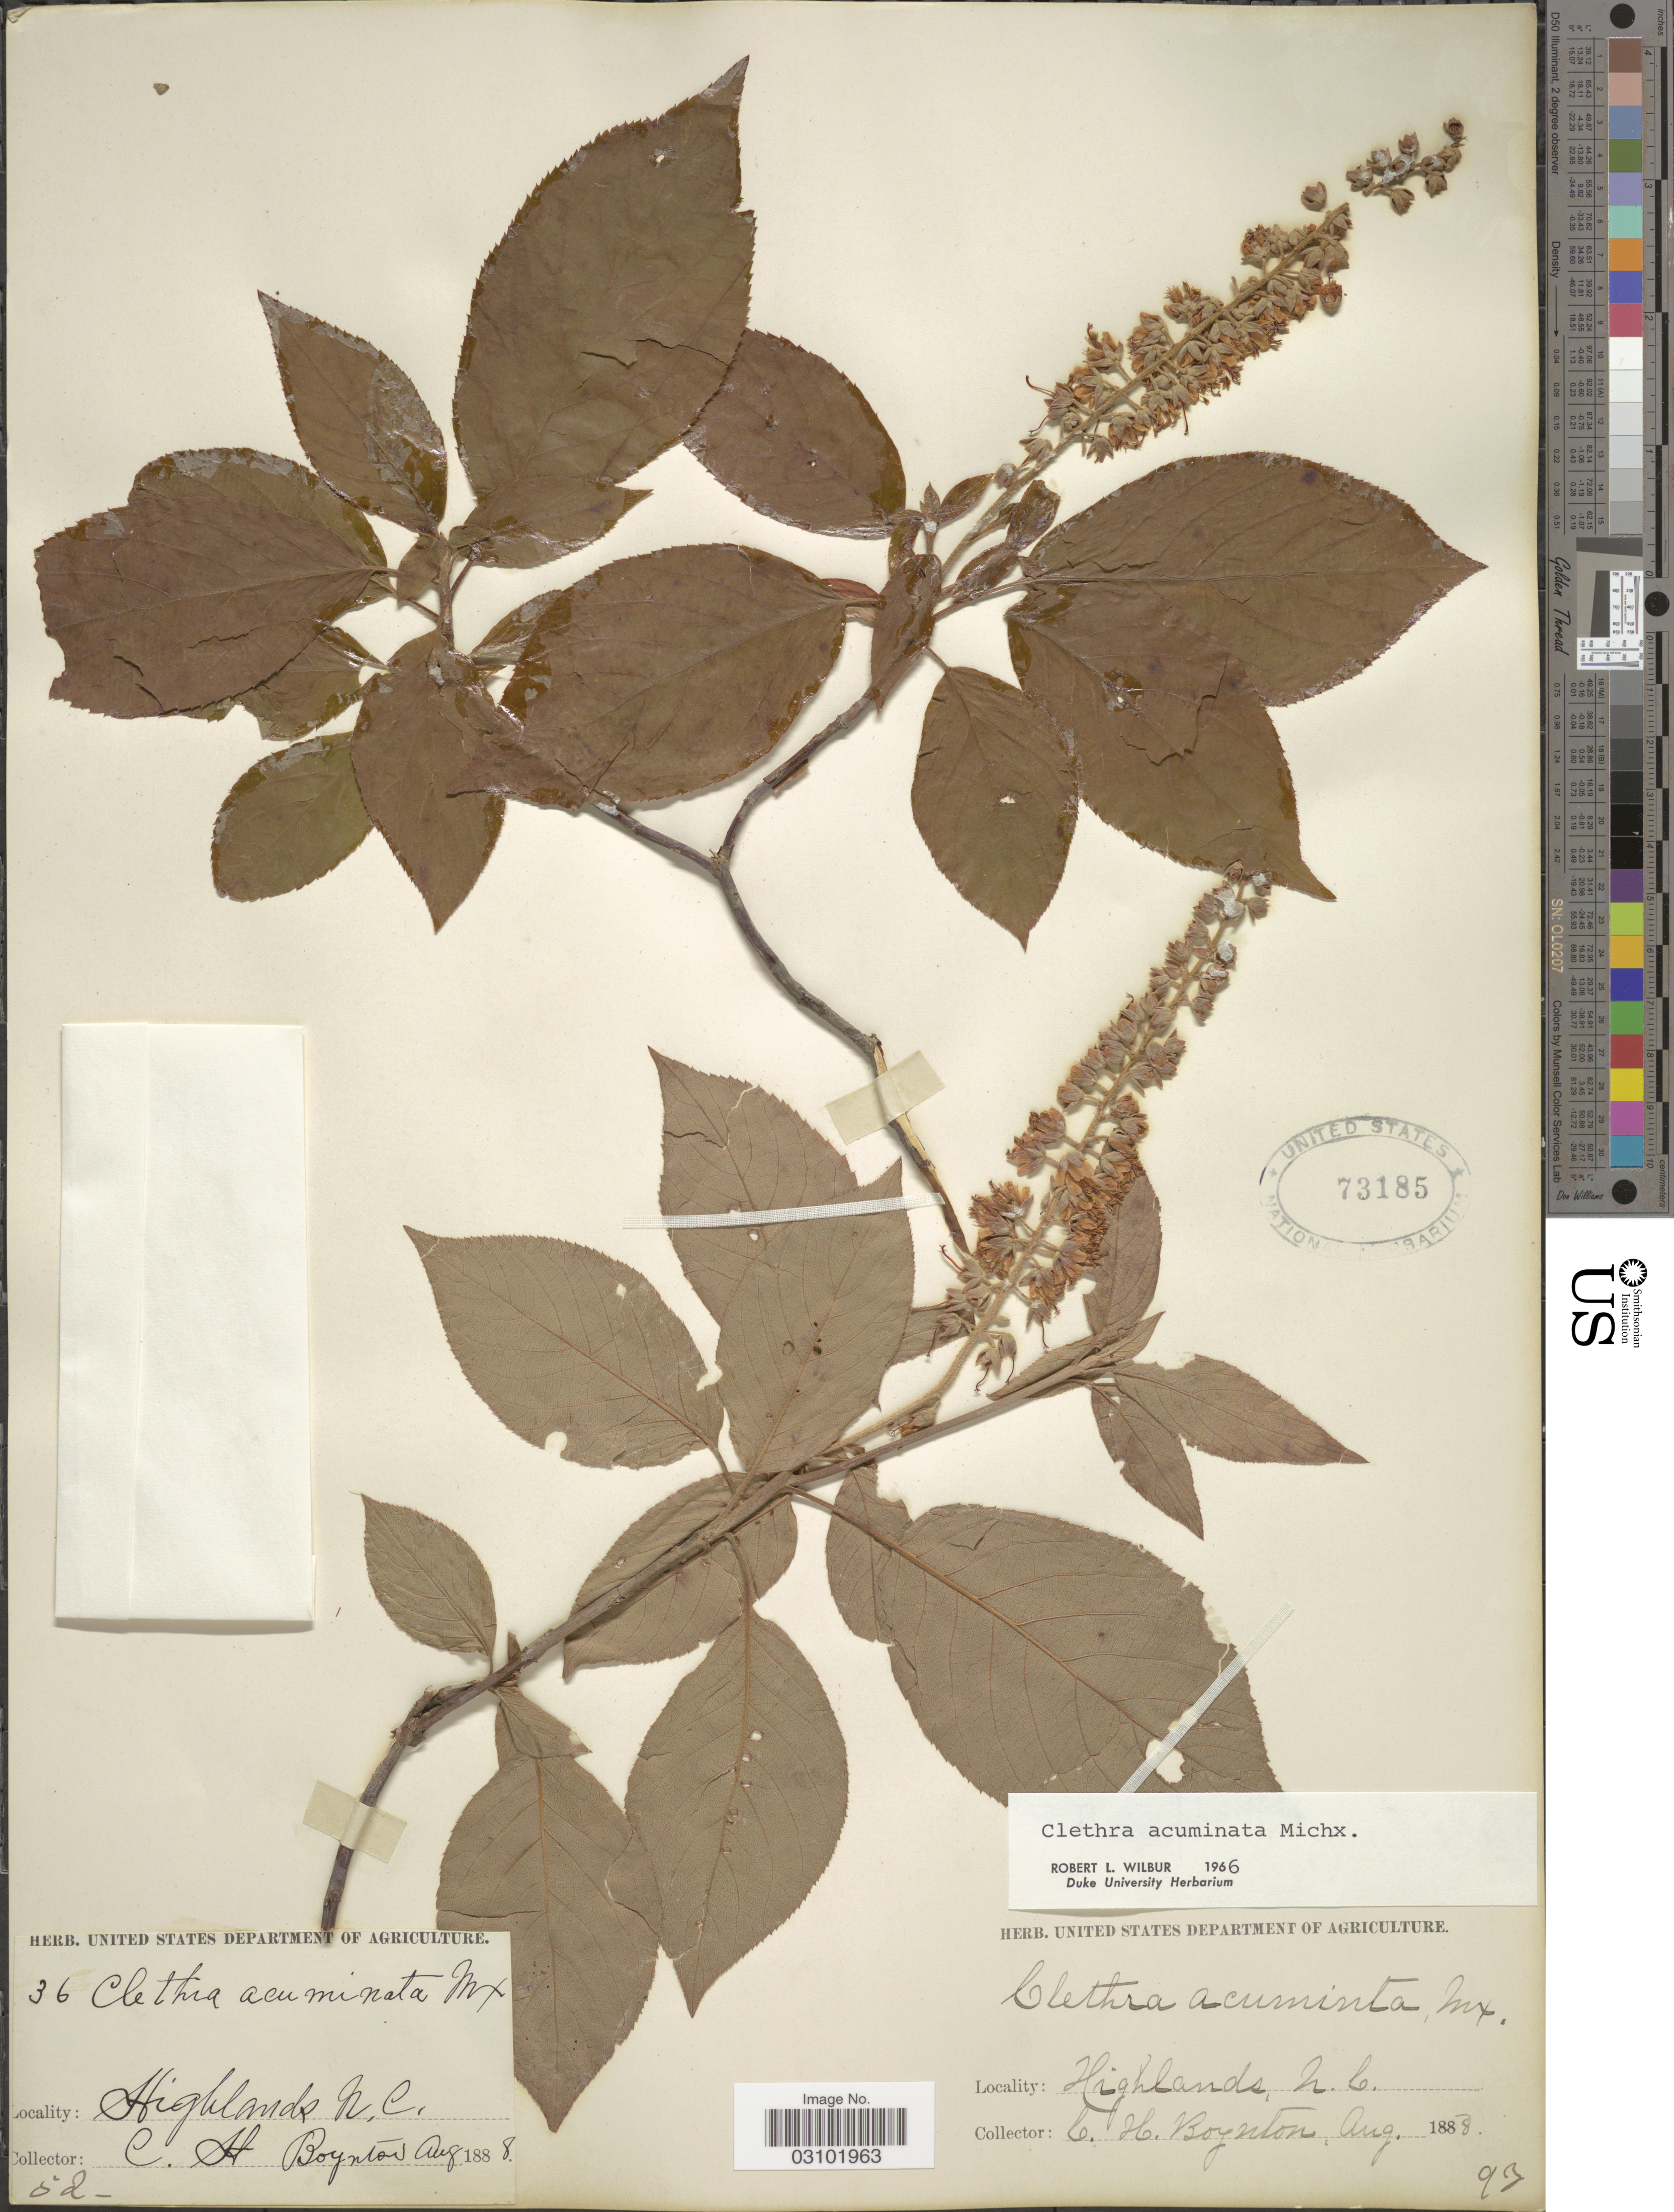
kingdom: Plantae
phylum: Tracheophyta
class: Magnoliopsida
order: Ericales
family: Clethraceae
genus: Clethra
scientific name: Clethra acuminata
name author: Michx.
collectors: C. Boynton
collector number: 36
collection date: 1888-08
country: United States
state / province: North Carolina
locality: Highlands N.C.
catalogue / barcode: US 73185